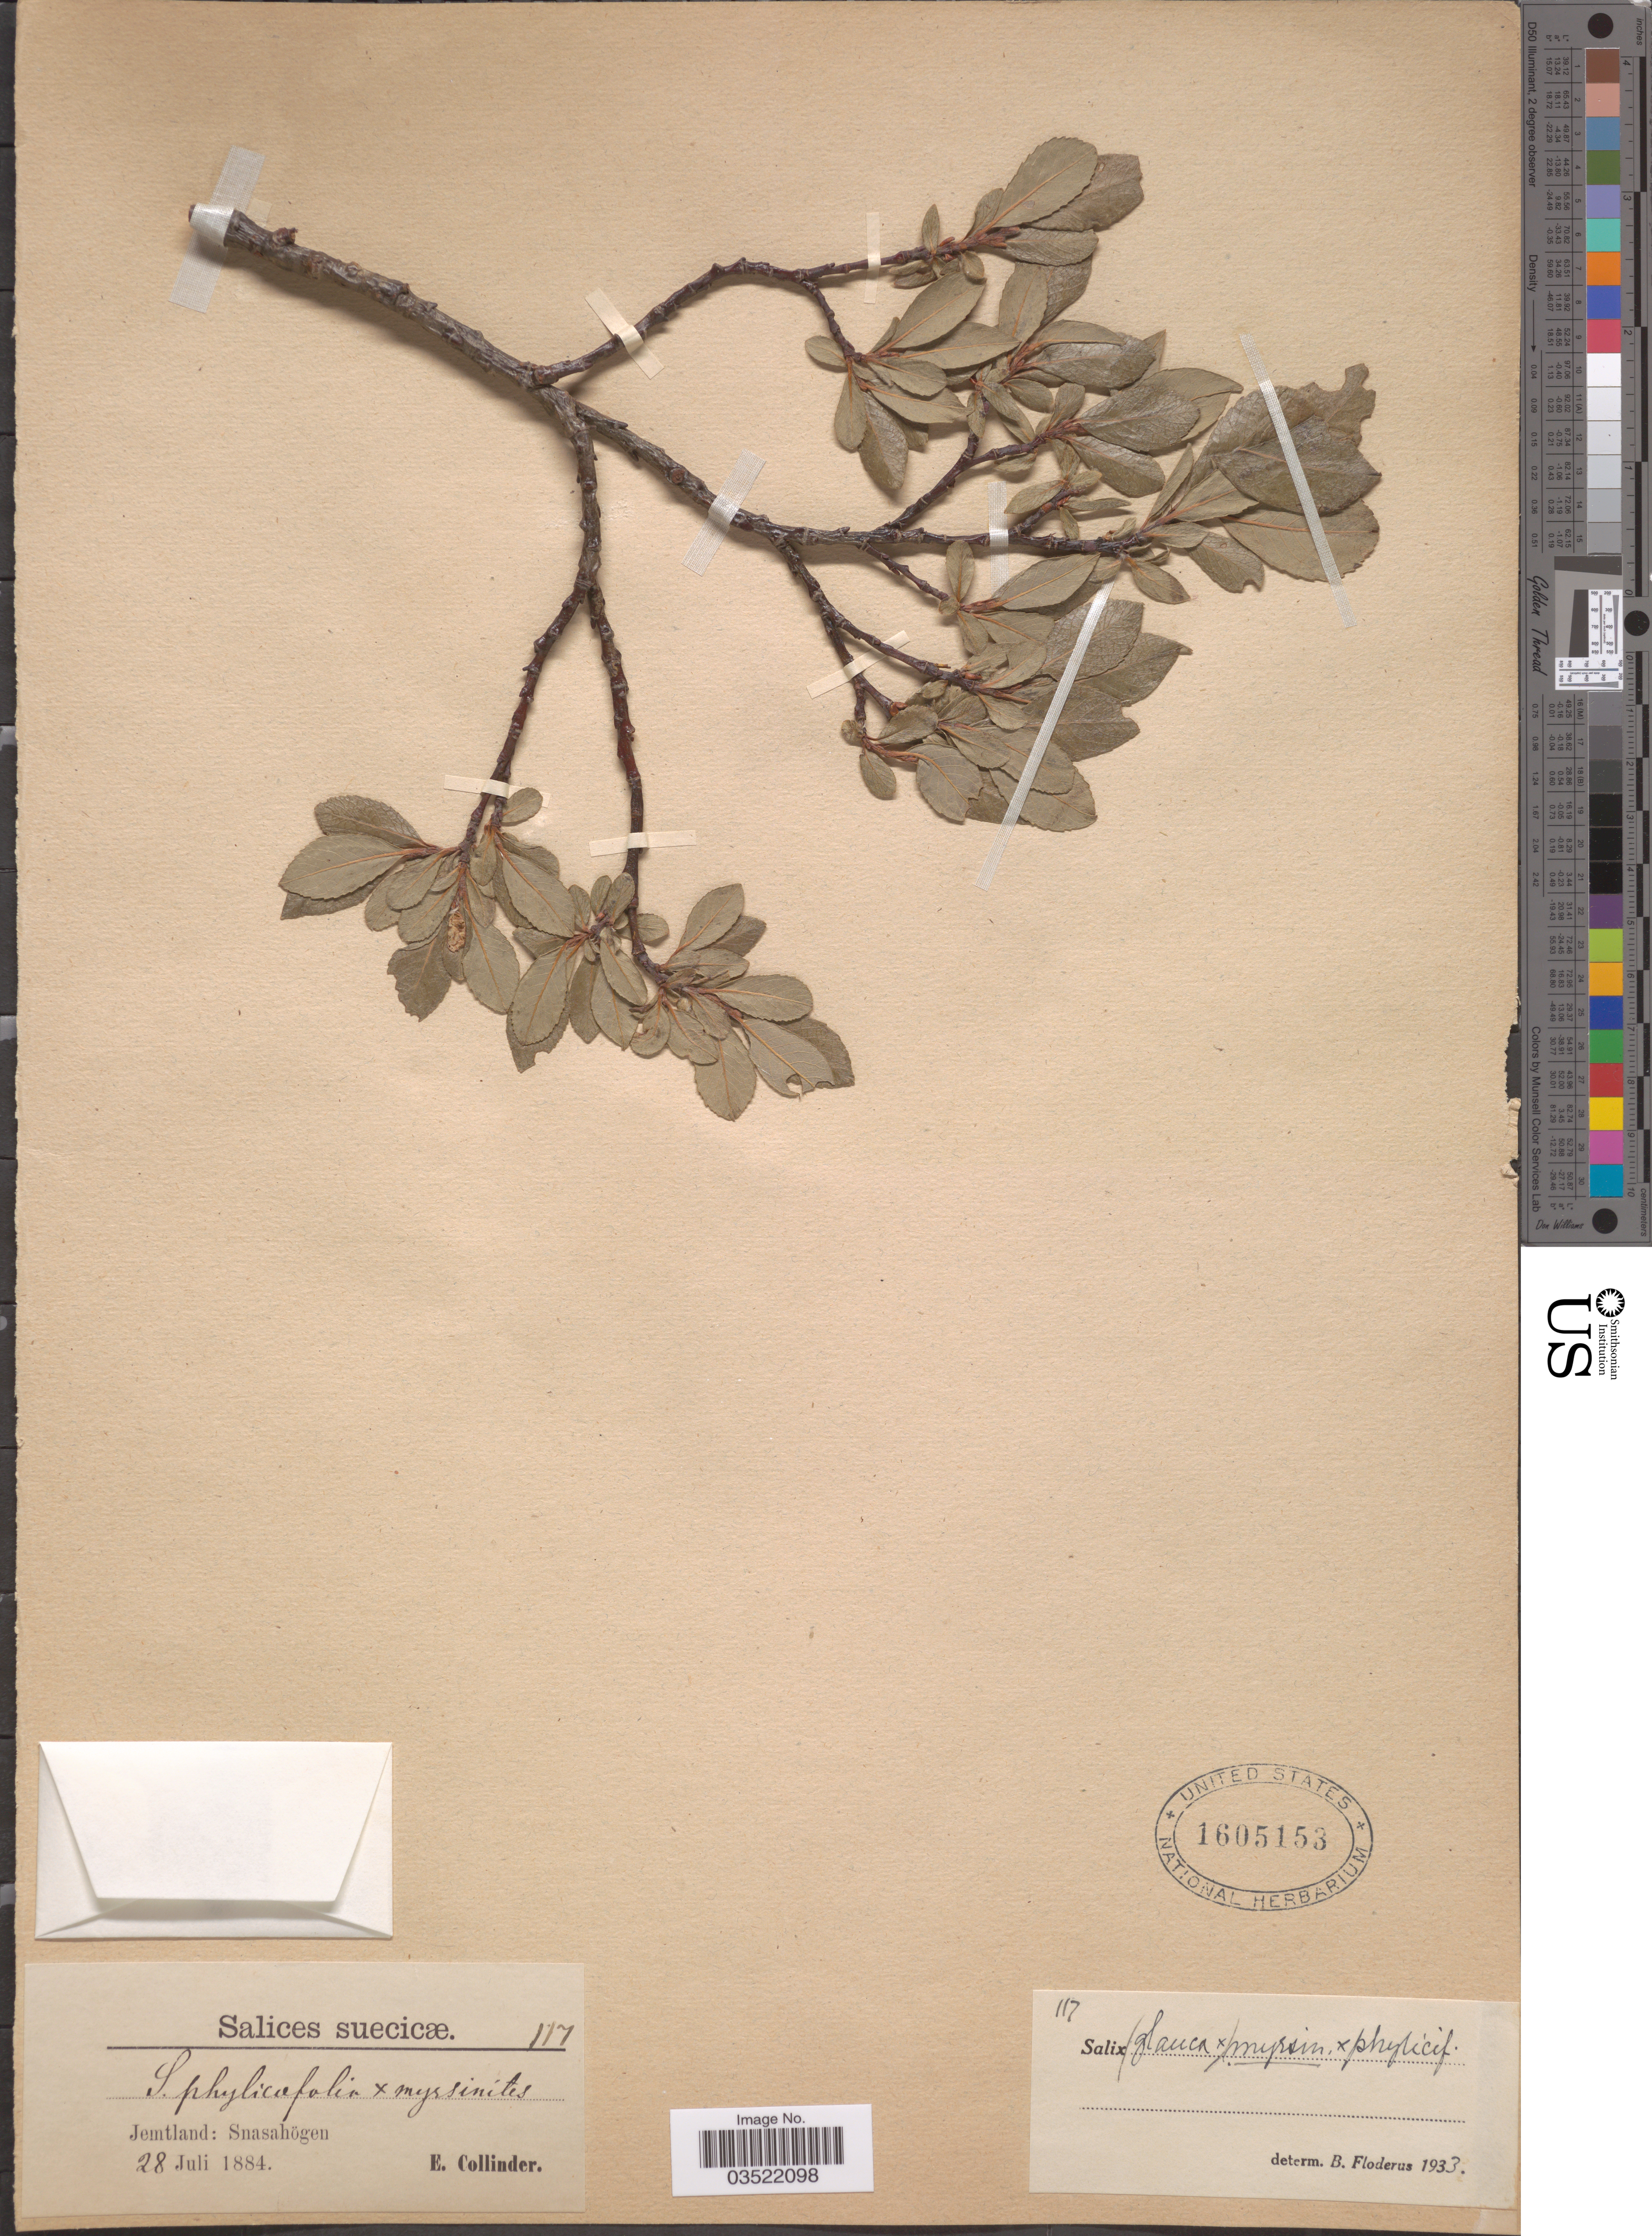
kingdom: Plantae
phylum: Tracheophyta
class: Magnoliopsida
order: Malpighiales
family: Salicaceae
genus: Salix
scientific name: Salix glauca x S. myrsinites L. x S. phylicifolia L.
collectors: E. Collinder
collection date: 1884-07-28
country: Sweden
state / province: Jämtland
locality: Suecicæ. Jemtland: Snasahögen.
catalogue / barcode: US 1605153